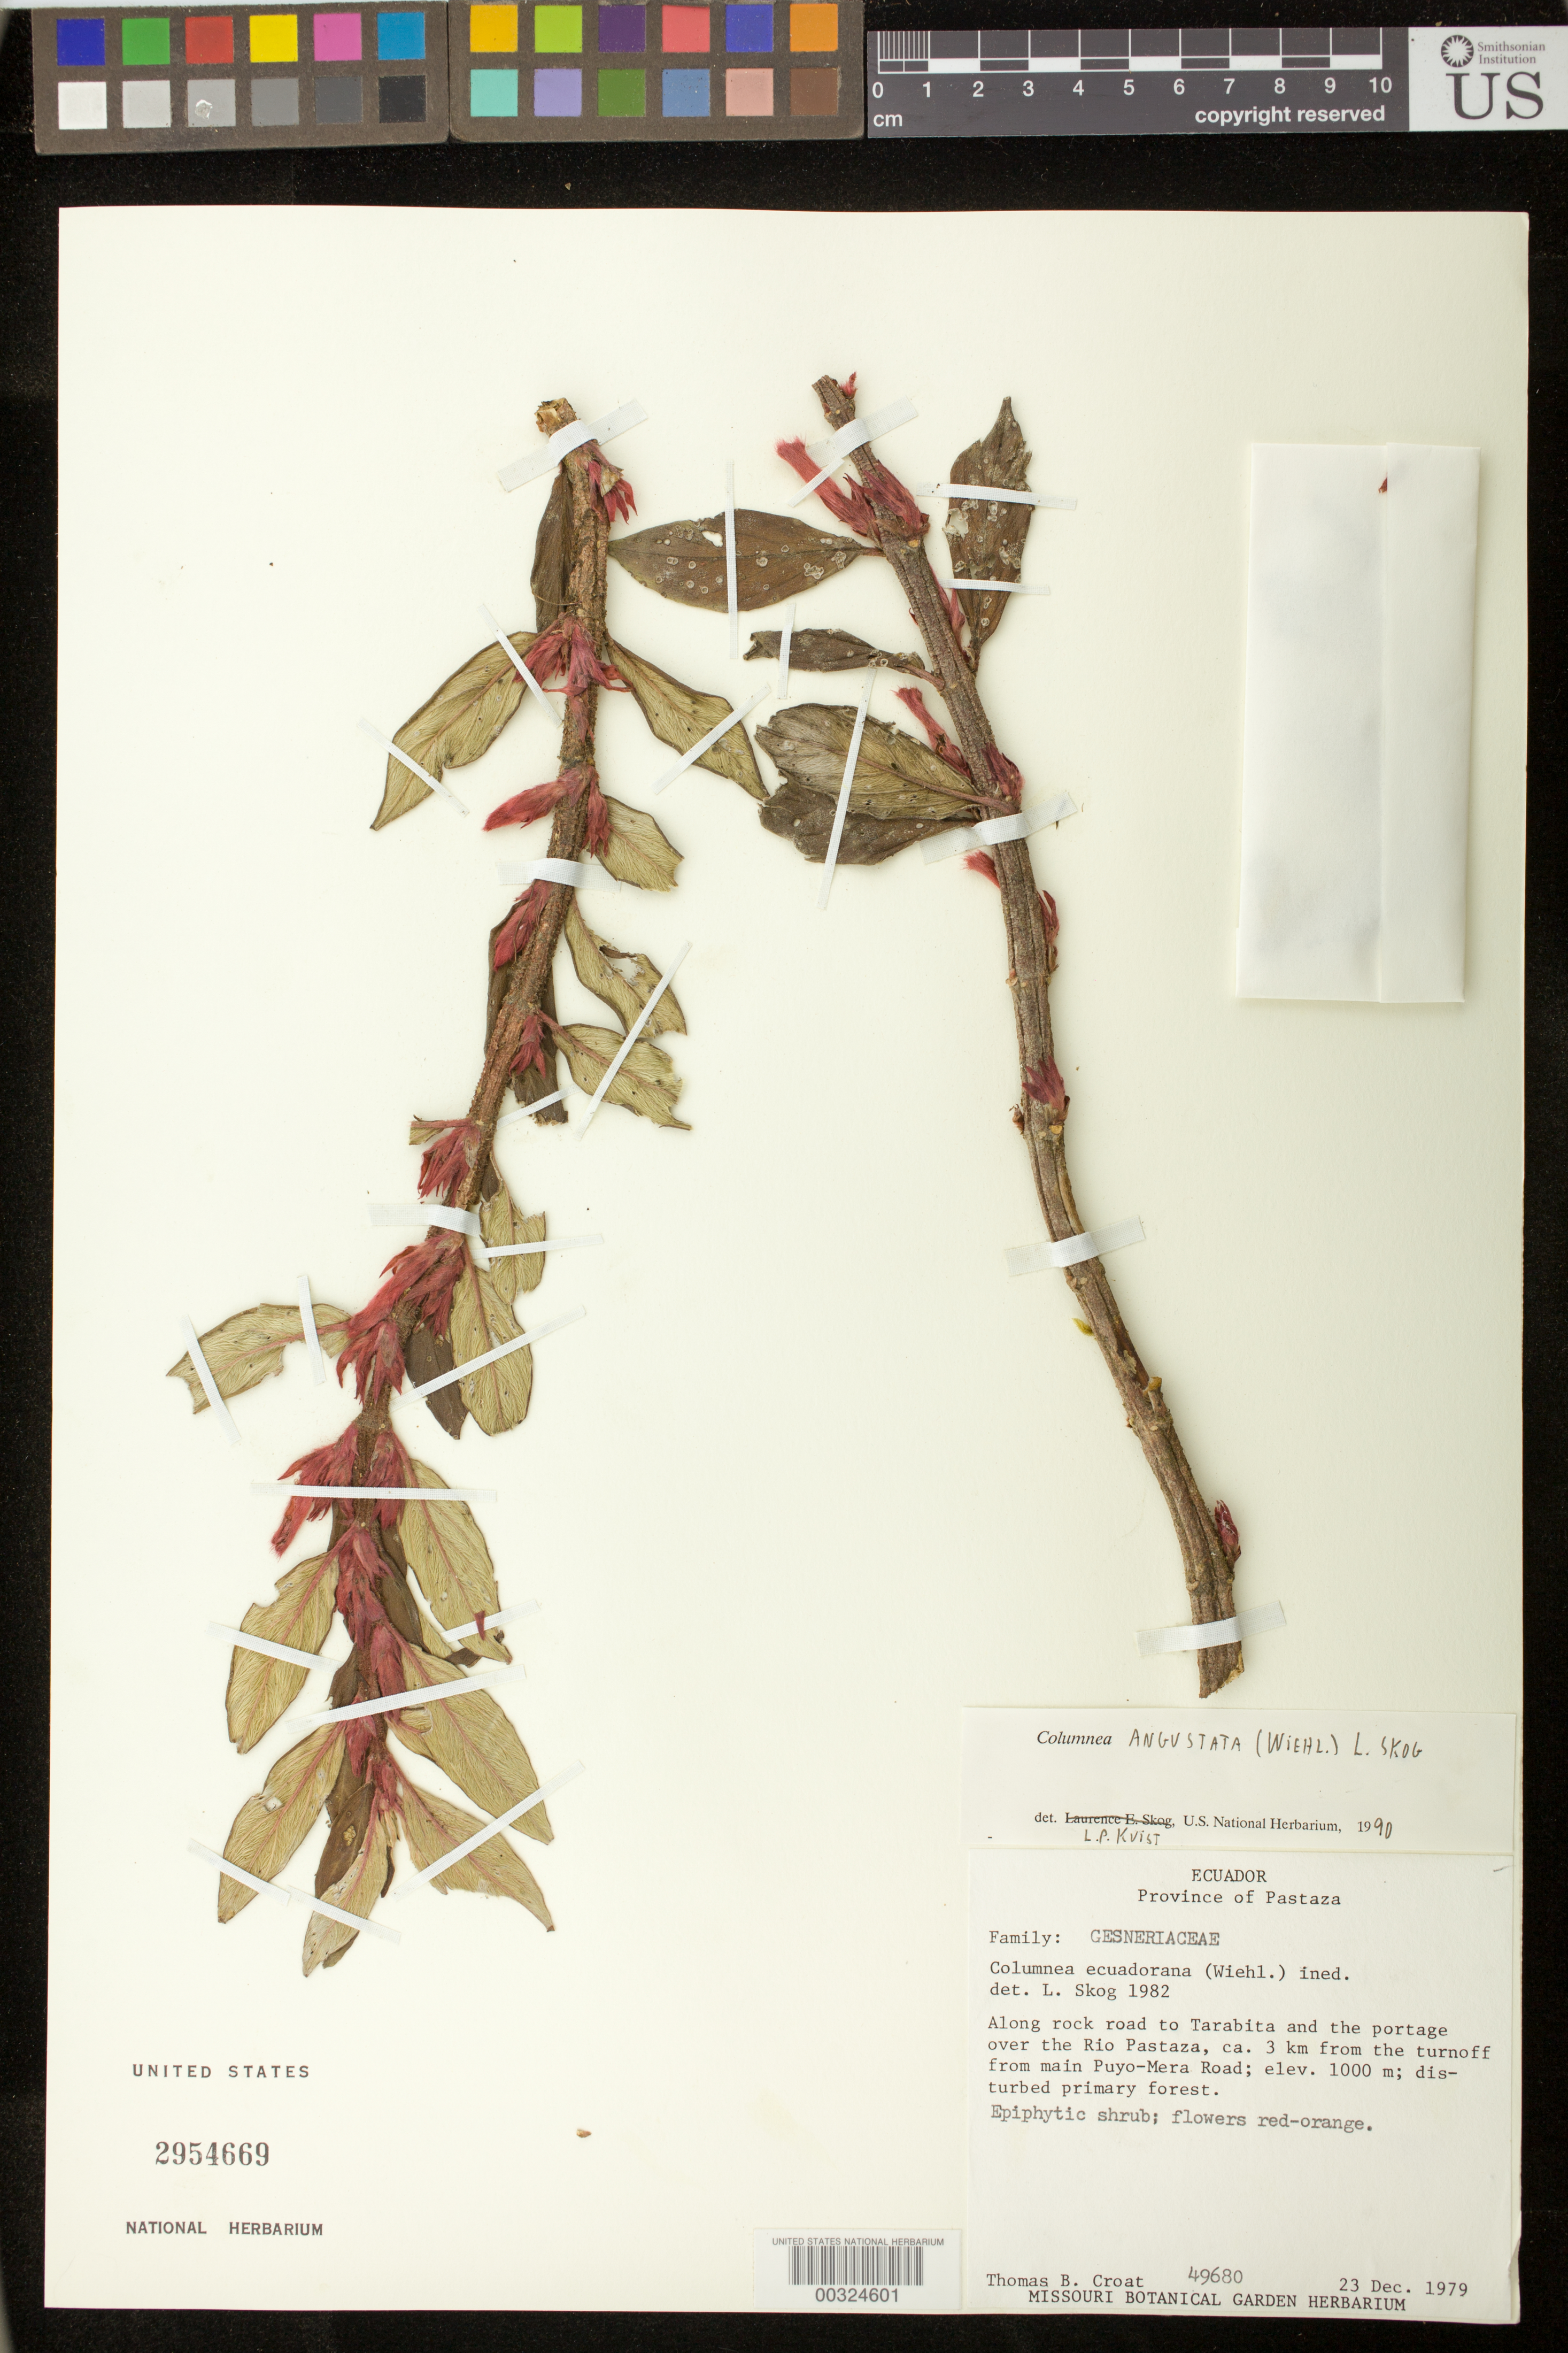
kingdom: Plantae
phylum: Tracheophyta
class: Magnoliopsida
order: Lamiales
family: Gesneriaceae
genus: Columnea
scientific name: Columnea angustata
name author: (Wiehler) L.E. Skog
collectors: T. B. Croat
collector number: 49680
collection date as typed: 23 Dec 1979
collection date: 1979-12-23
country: Ecuador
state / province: Pastaza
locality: Along rock road to Tarabita and the portage over the Rio Pastaza, ca 3 km from turnoff from main Puyo-Mera road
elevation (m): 1000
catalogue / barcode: US 2954669